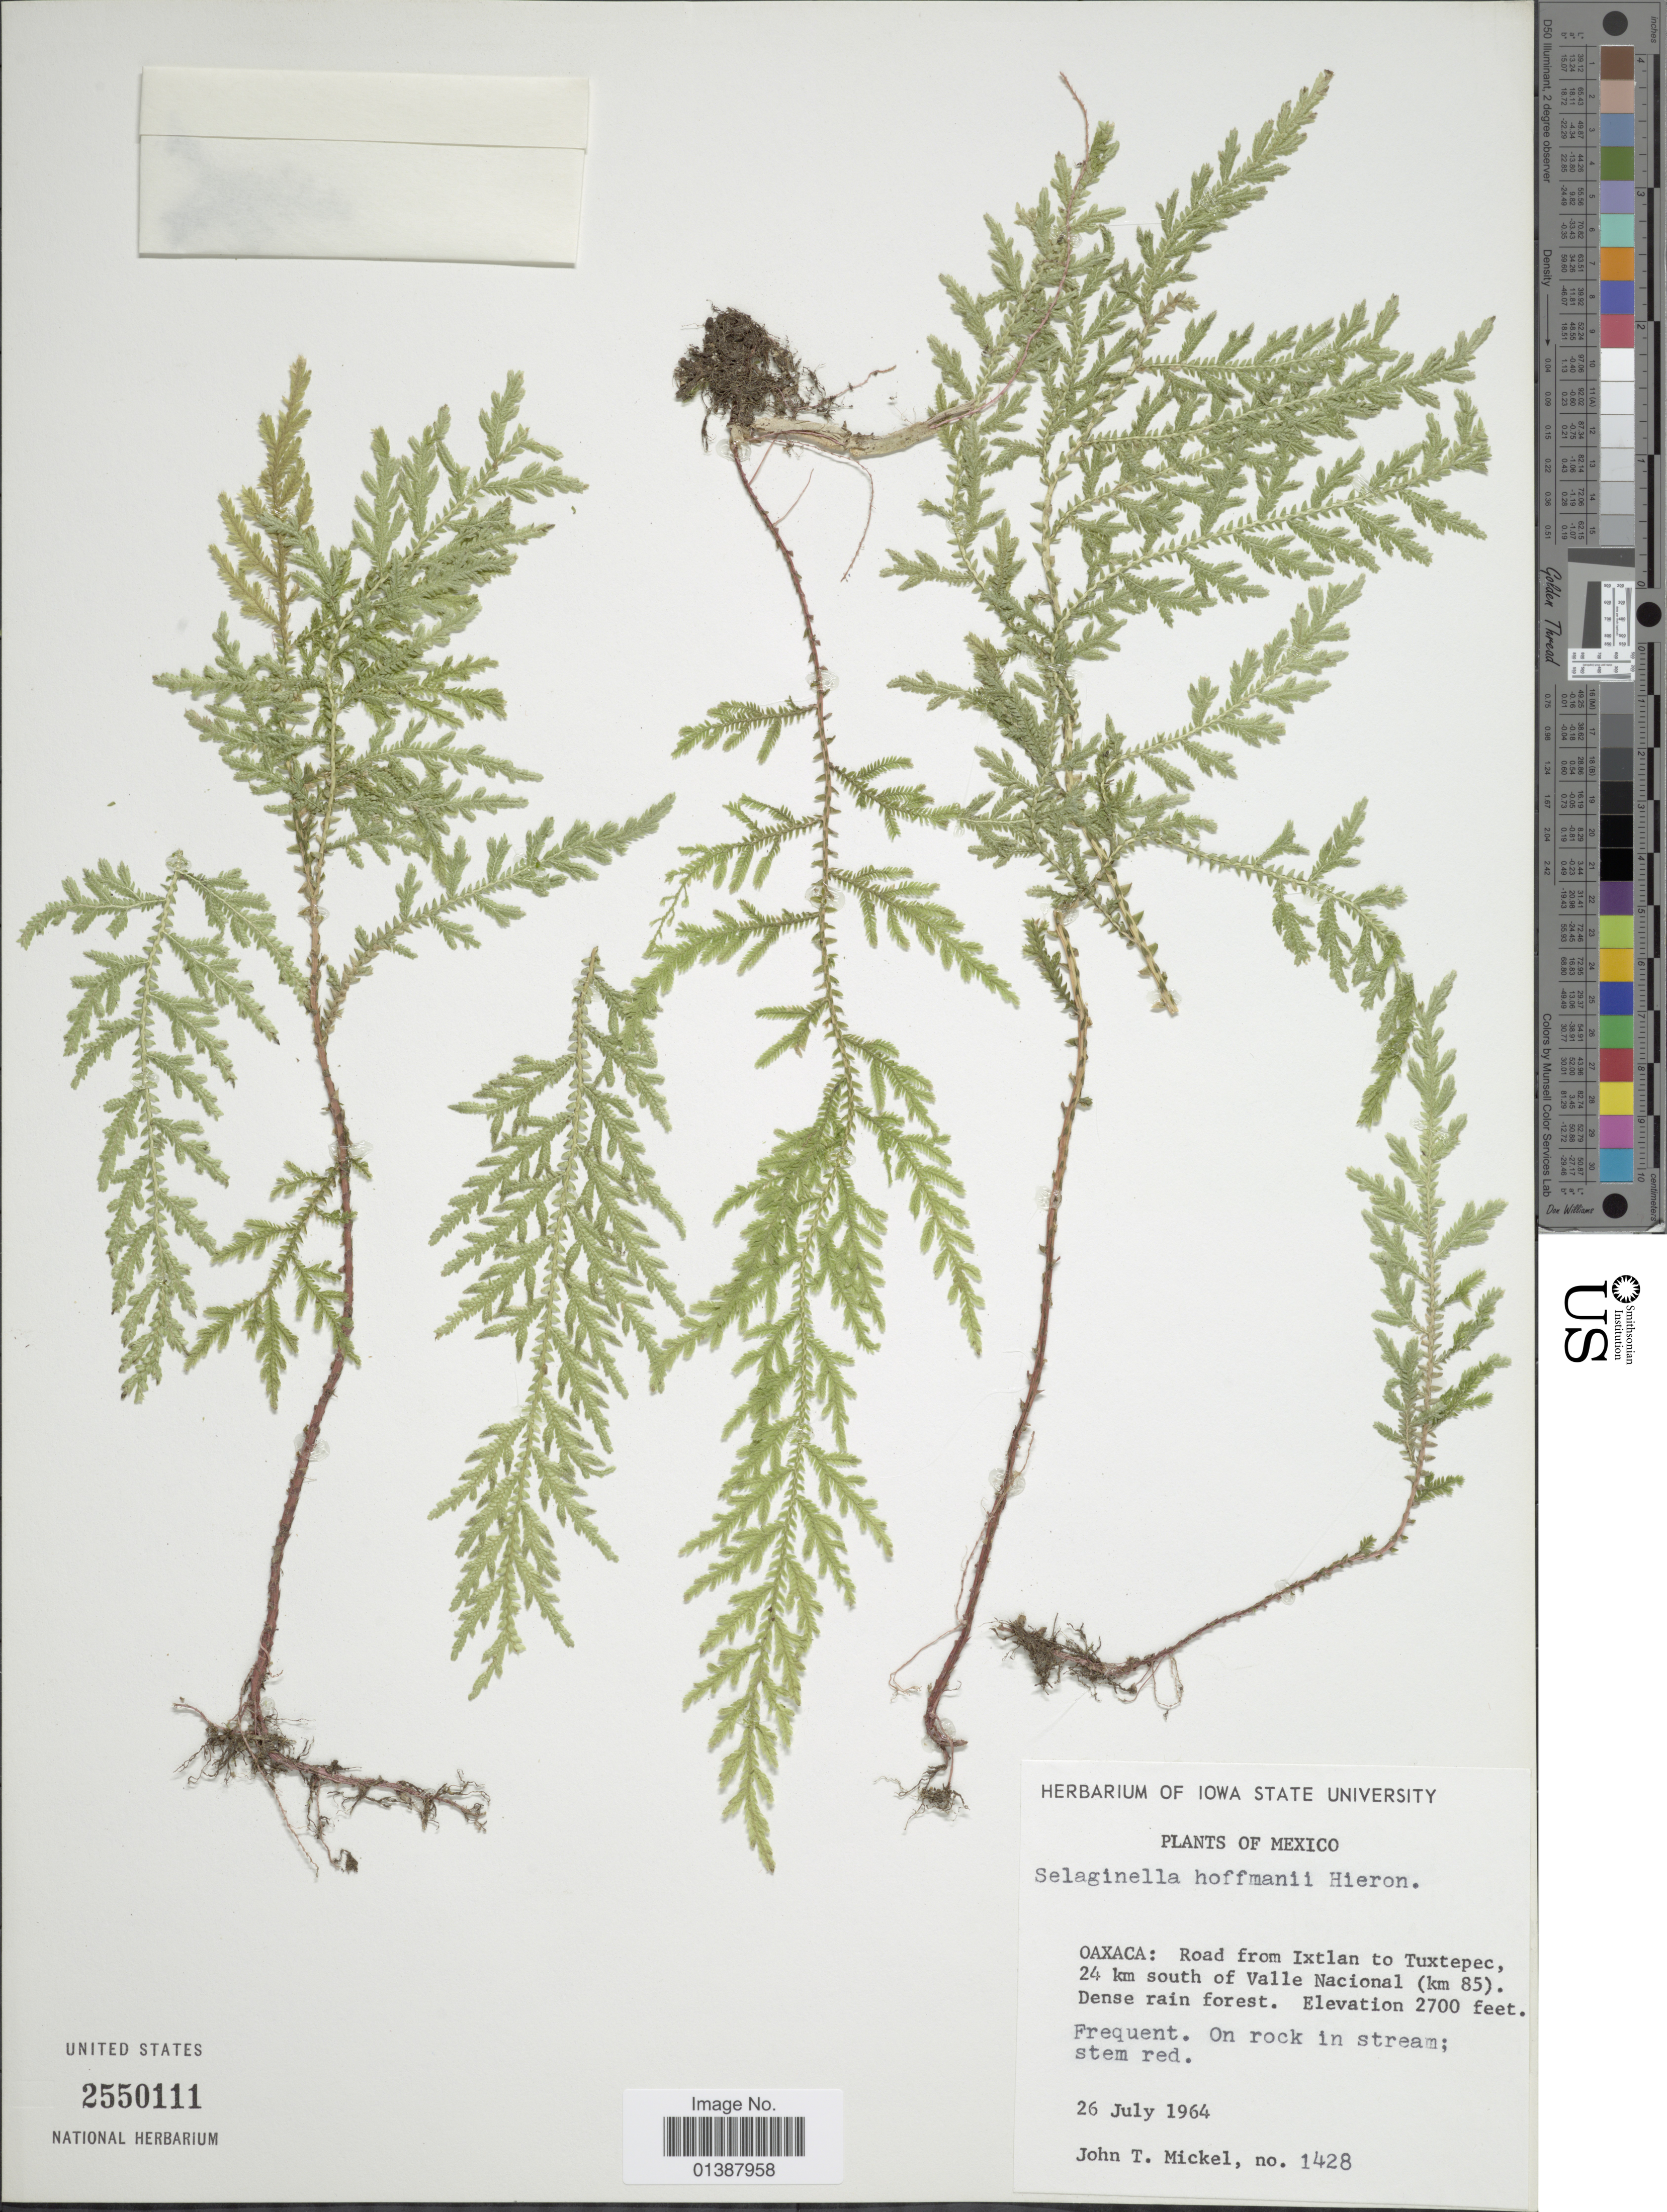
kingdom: Plantae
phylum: Tracheophyta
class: Lycopodiopsida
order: Selaginellales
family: Selaginellaceae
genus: Selaginella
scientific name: Selaginella hoffmannii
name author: Hieron.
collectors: J. T. Mickel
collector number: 1428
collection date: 1964-07-26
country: Mexico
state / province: Oaxaca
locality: Road from Ixtlan to Tuxtepec, 24 km south of Valle Nacional (km 85)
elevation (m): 823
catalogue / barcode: US 2550111